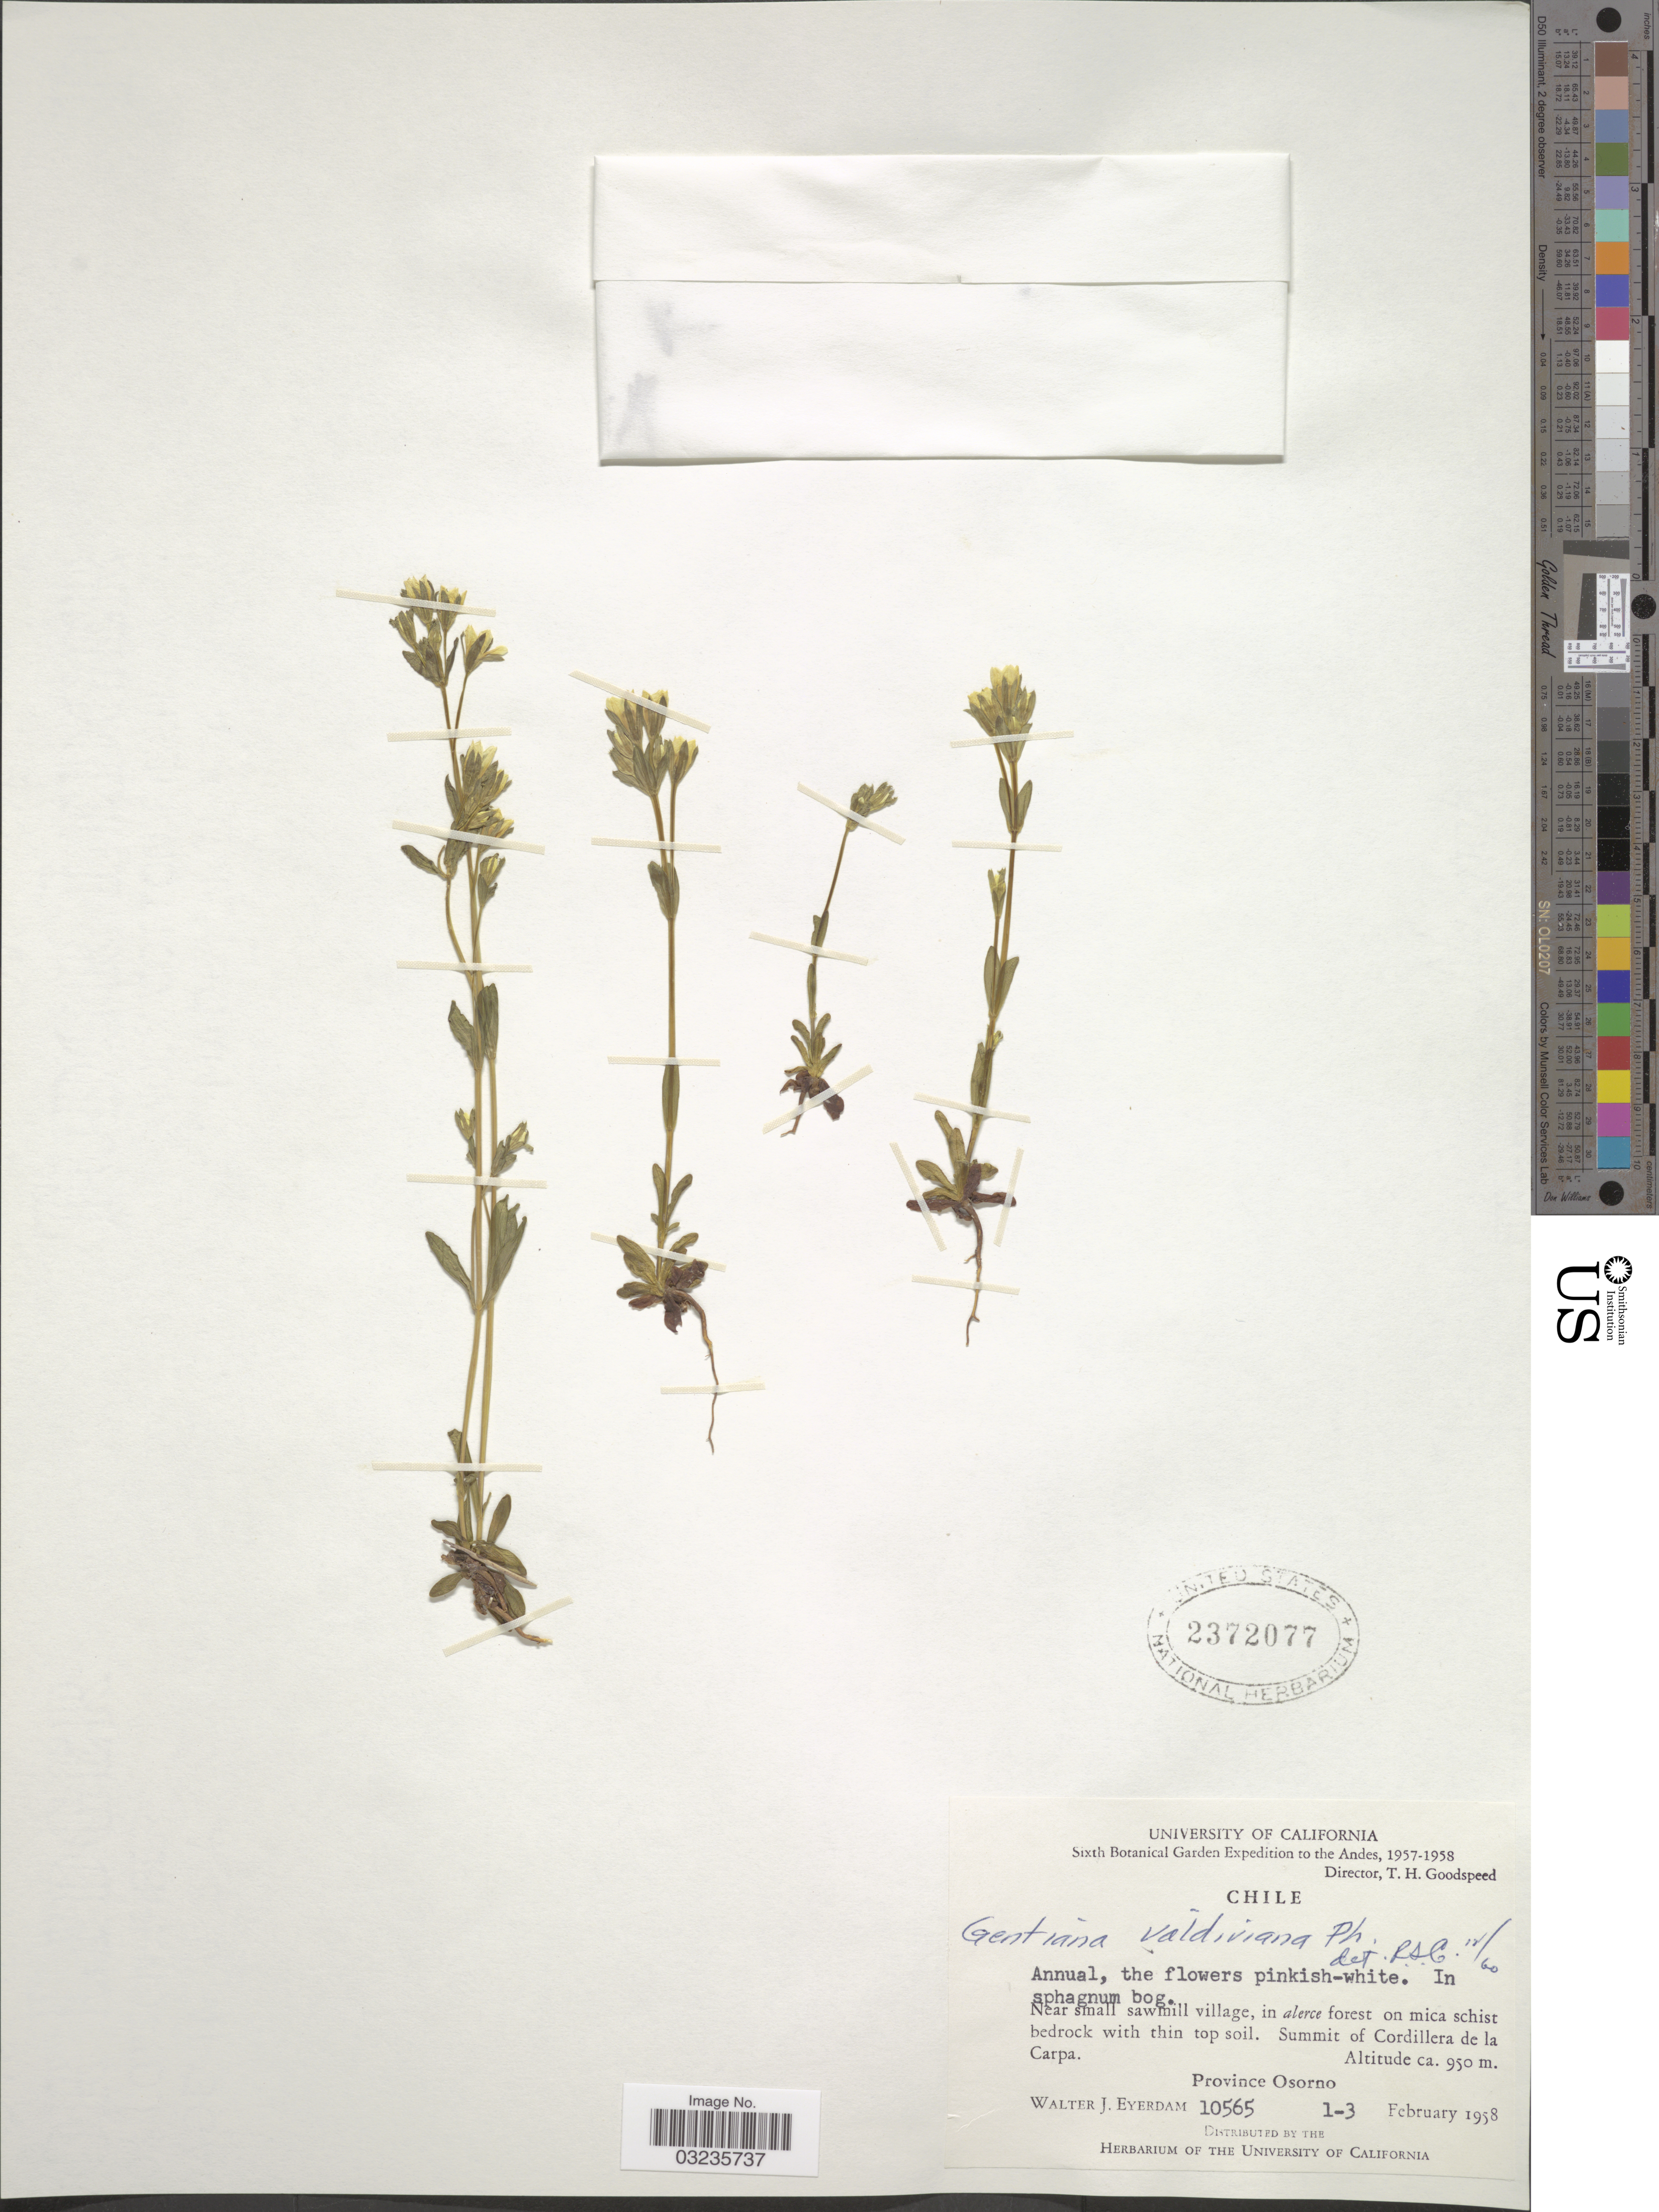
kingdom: Plantae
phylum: Tracheophyta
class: Magnoliopsida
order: Gentianales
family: Gentianaceae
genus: Gentiana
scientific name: Gentiana valdiviana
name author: Phil.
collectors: W. J. Eyerdam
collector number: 10565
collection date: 1958-02-01/1958-02-03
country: Chile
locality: Andes. Summit of Cordillera de la Carpa. Province Osorno.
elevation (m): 950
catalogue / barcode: US 2372077